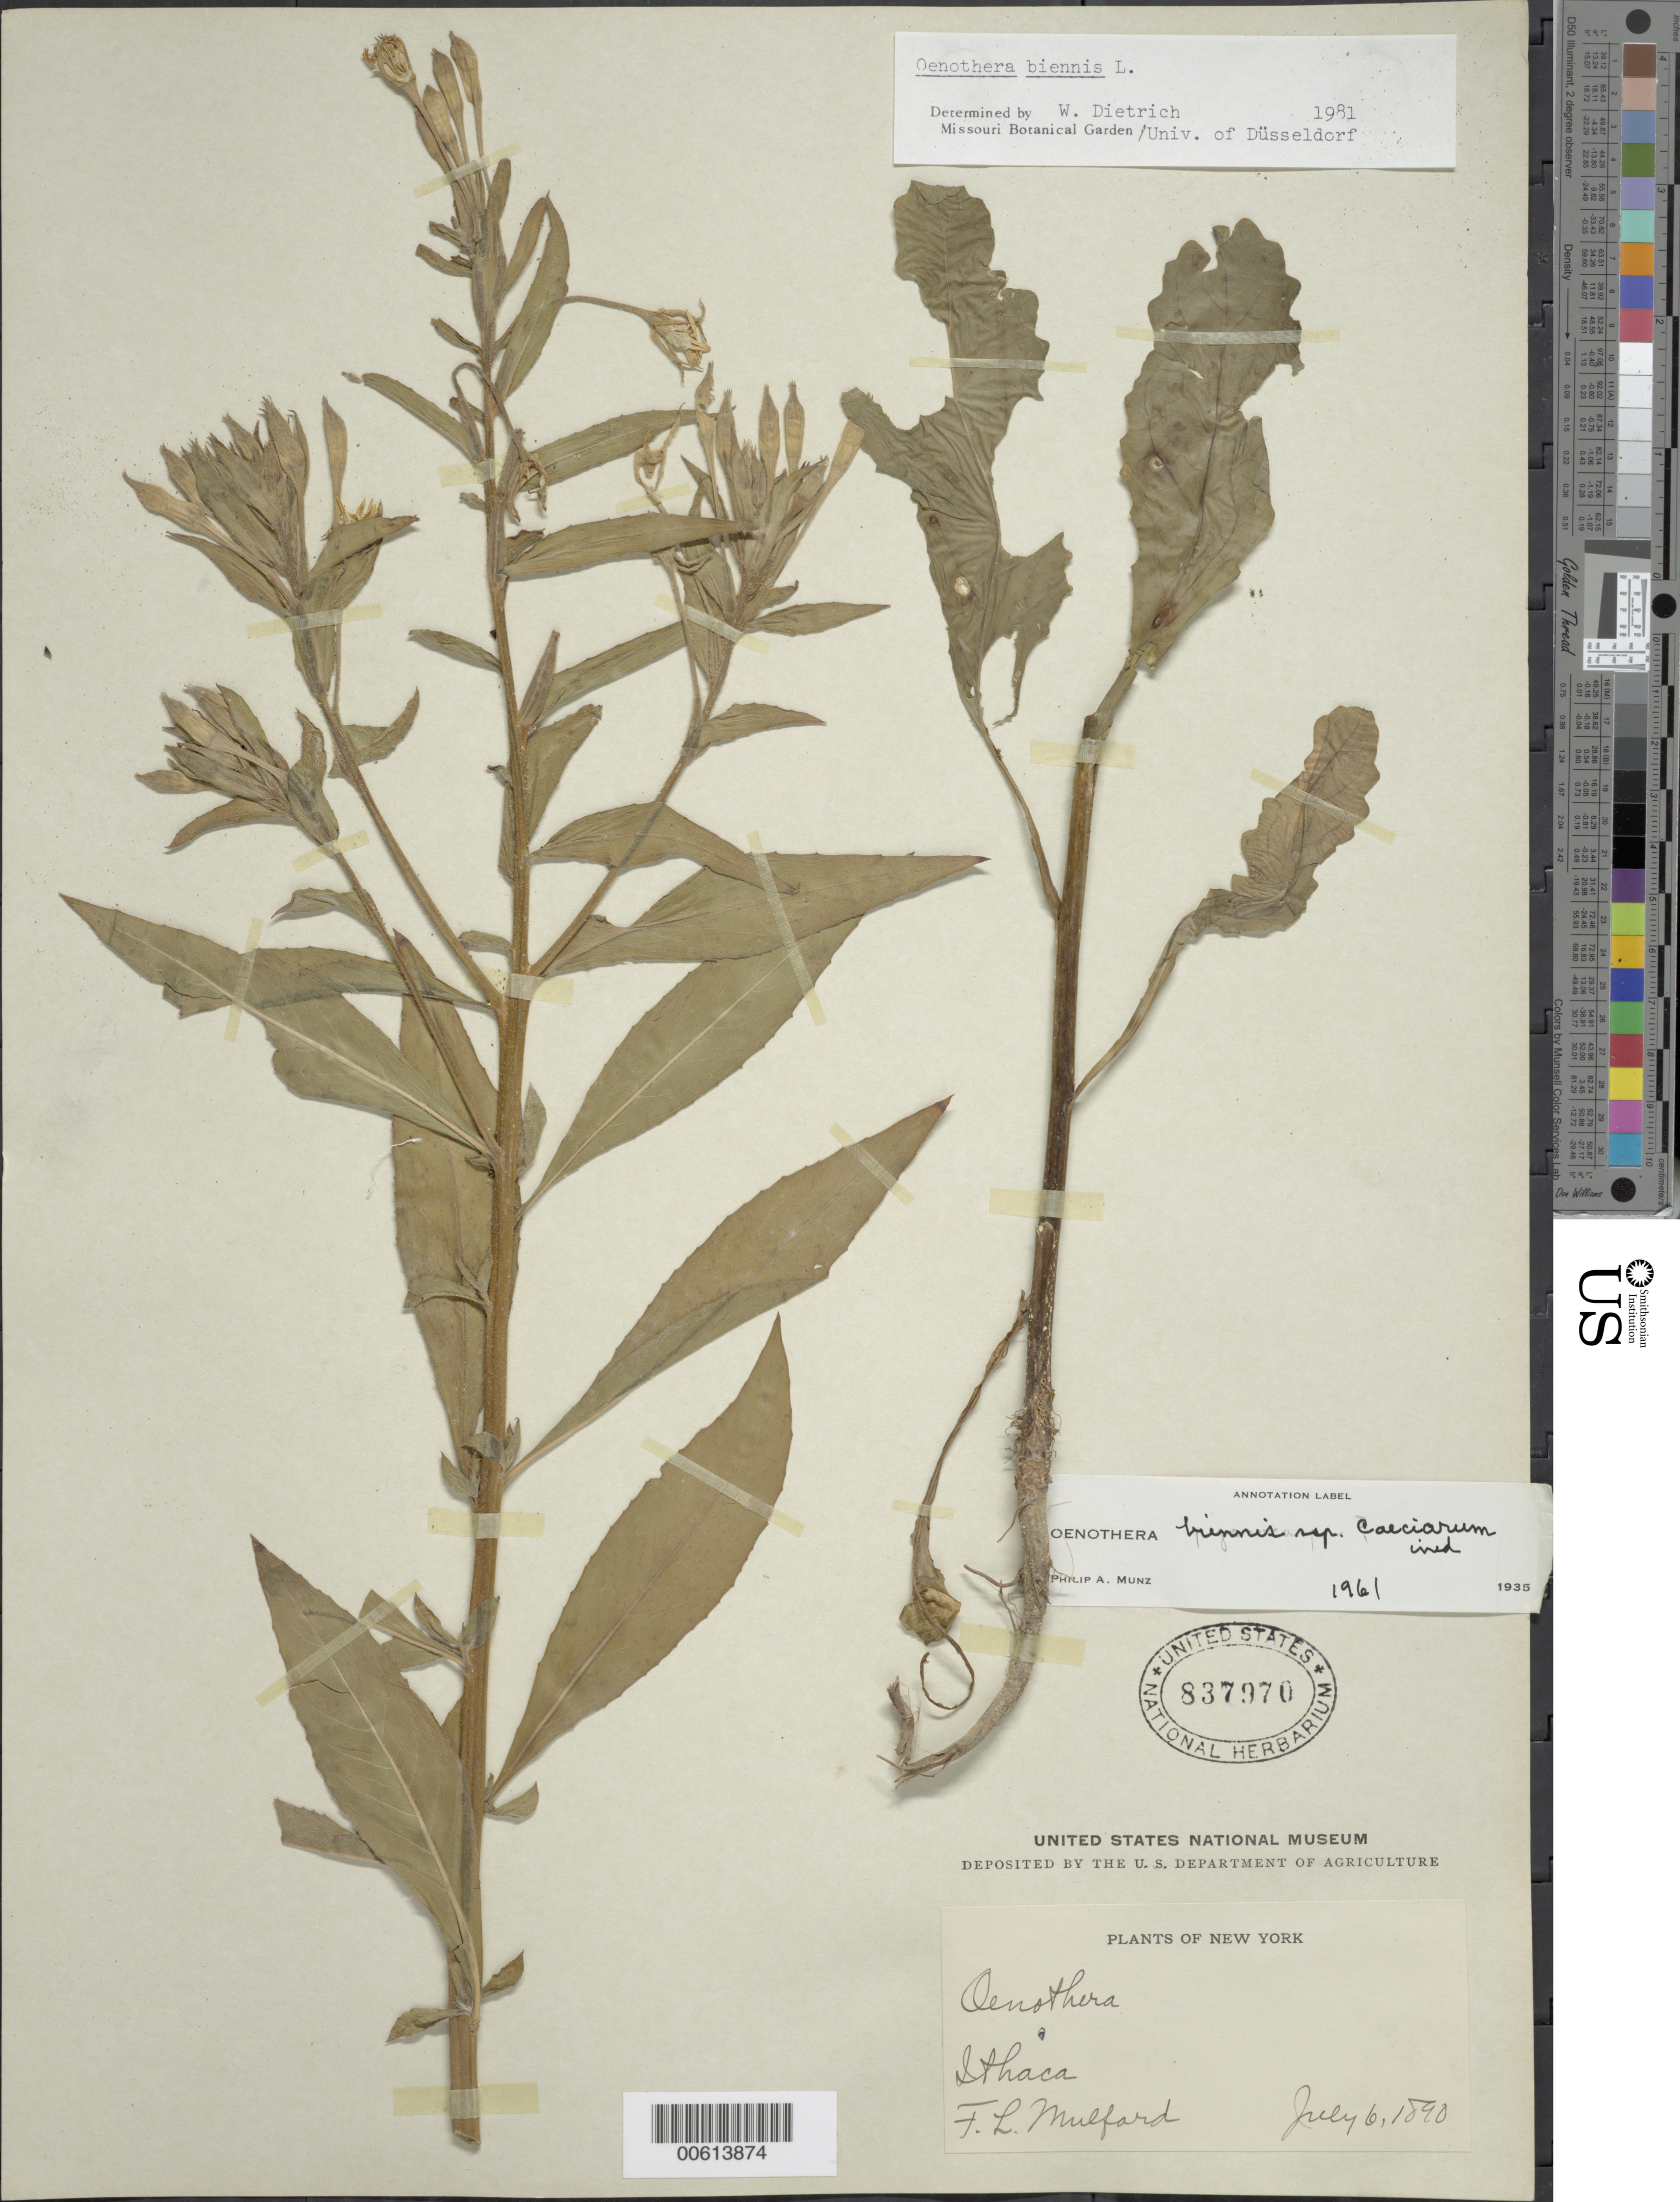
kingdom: Plantae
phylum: Tracheophyta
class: Magnoliopsida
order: Myrtales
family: Onagraceae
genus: Oenothera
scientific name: Oenothera biennis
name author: L.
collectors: F. Mulfard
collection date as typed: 06 Jul 1890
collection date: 1890-07-06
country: United States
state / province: New York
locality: Ithaca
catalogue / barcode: US 837970